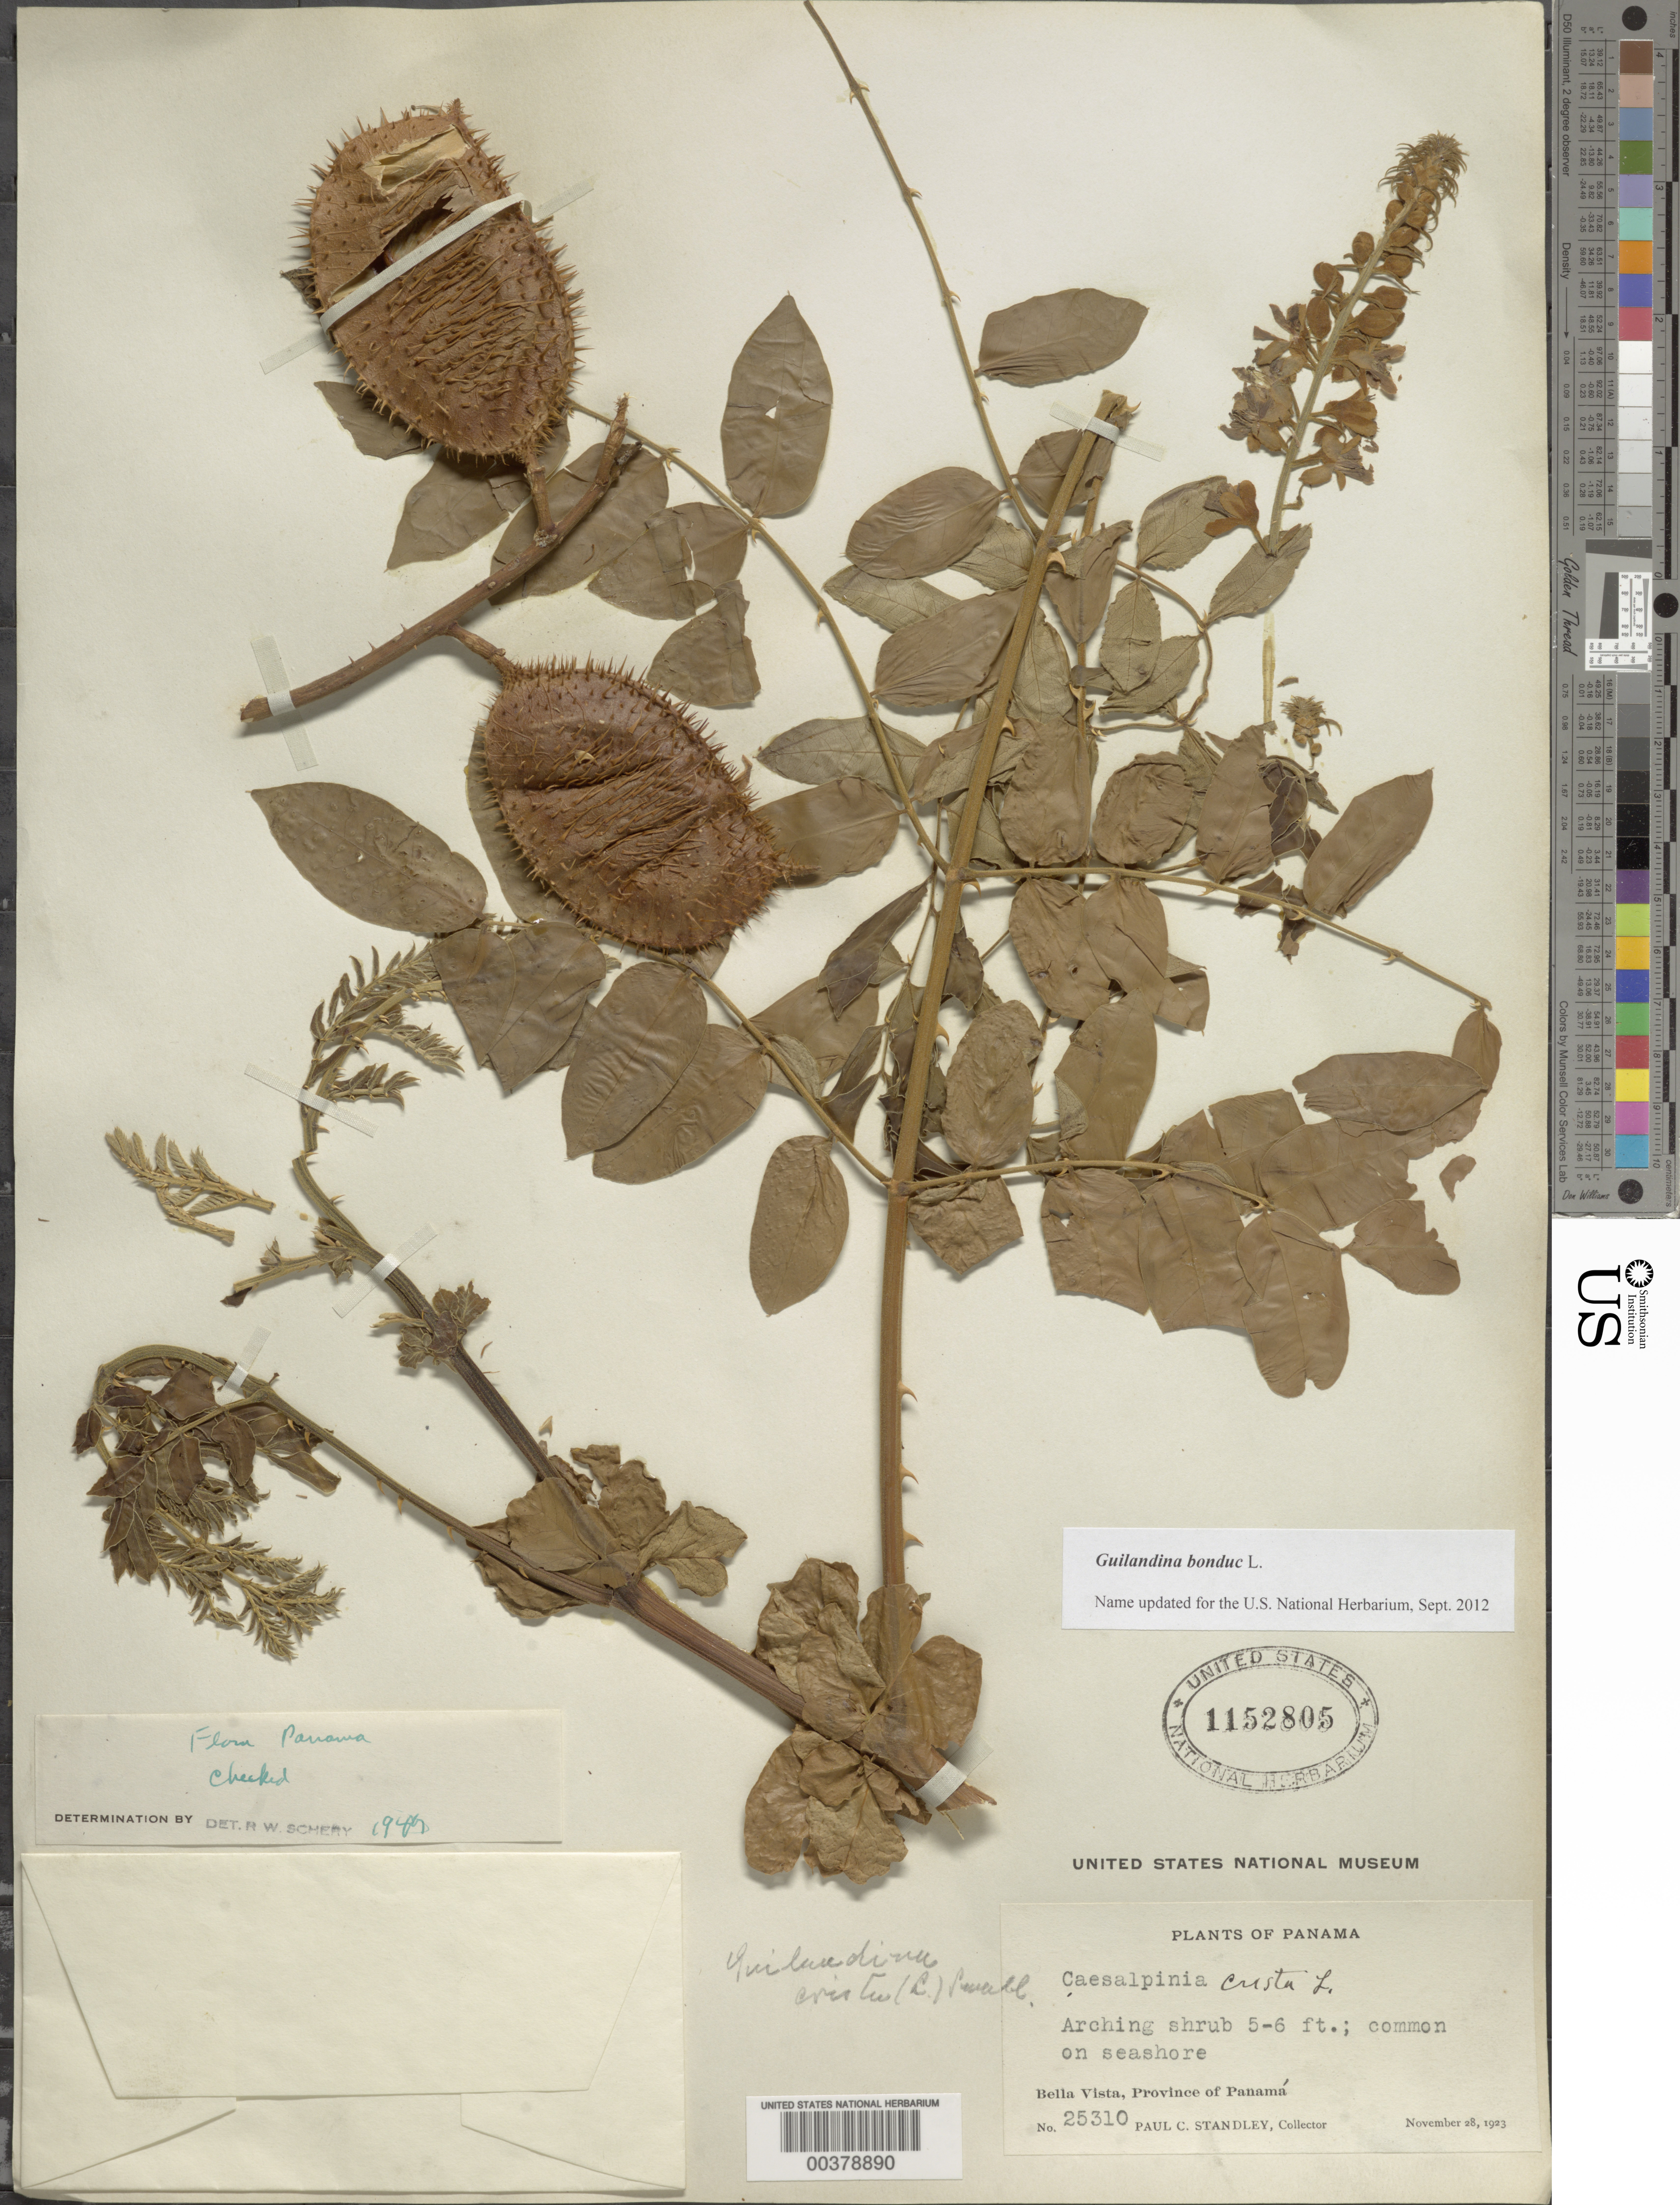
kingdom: Plantae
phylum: Tracheophyta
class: Magnoliopsida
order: Fabales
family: Fabaceae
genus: Guilandina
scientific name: Guilandina bonduc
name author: L.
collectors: P. C. Standley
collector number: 25310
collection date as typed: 28 Nov 1923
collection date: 1923-11-28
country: Panama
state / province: Panamá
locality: Bella Vista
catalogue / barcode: US 1152805